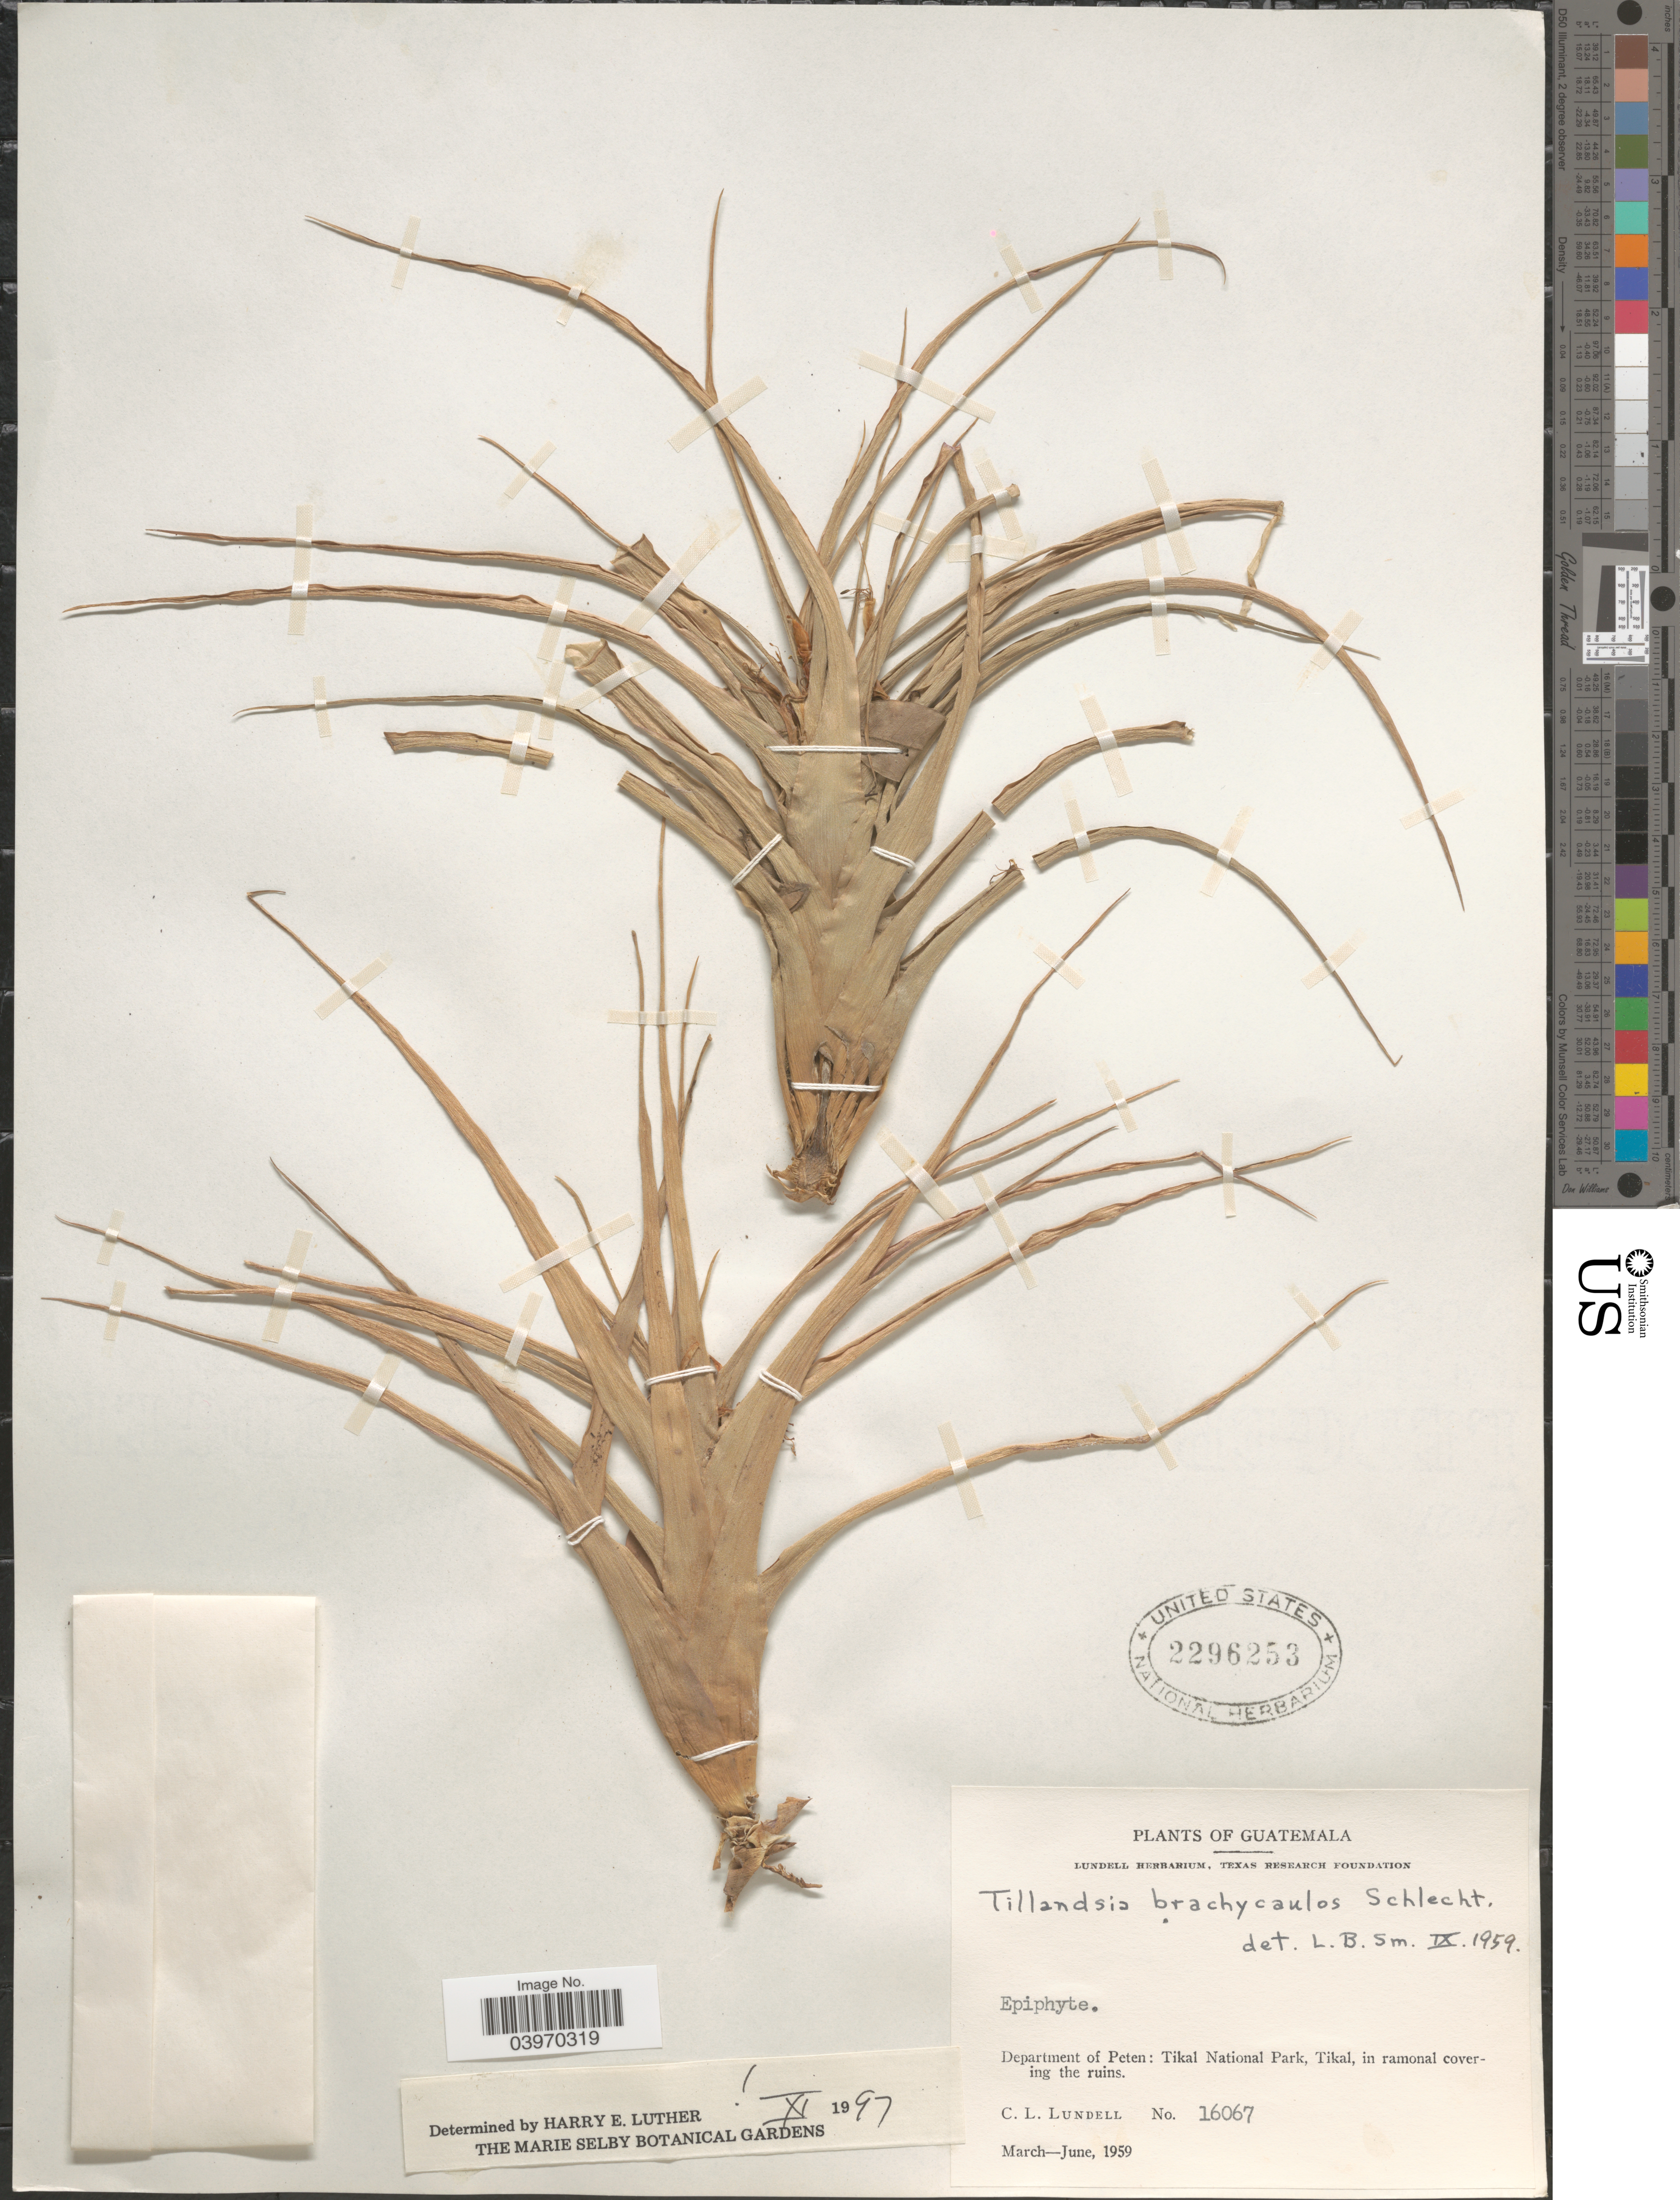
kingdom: Plantae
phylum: Tracheophyta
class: Liliopsida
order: Poales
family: Bromeliaceae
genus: Tillandsia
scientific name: Tillandsia brachycaulos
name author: Schltdl.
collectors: C. L. Lundell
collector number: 16067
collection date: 1959-03/1959-06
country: Guatemala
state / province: El Peten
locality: Department of Peten: Tikal National Park, Tikal, in ramonal covering the ruins.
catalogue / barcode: US 2296253